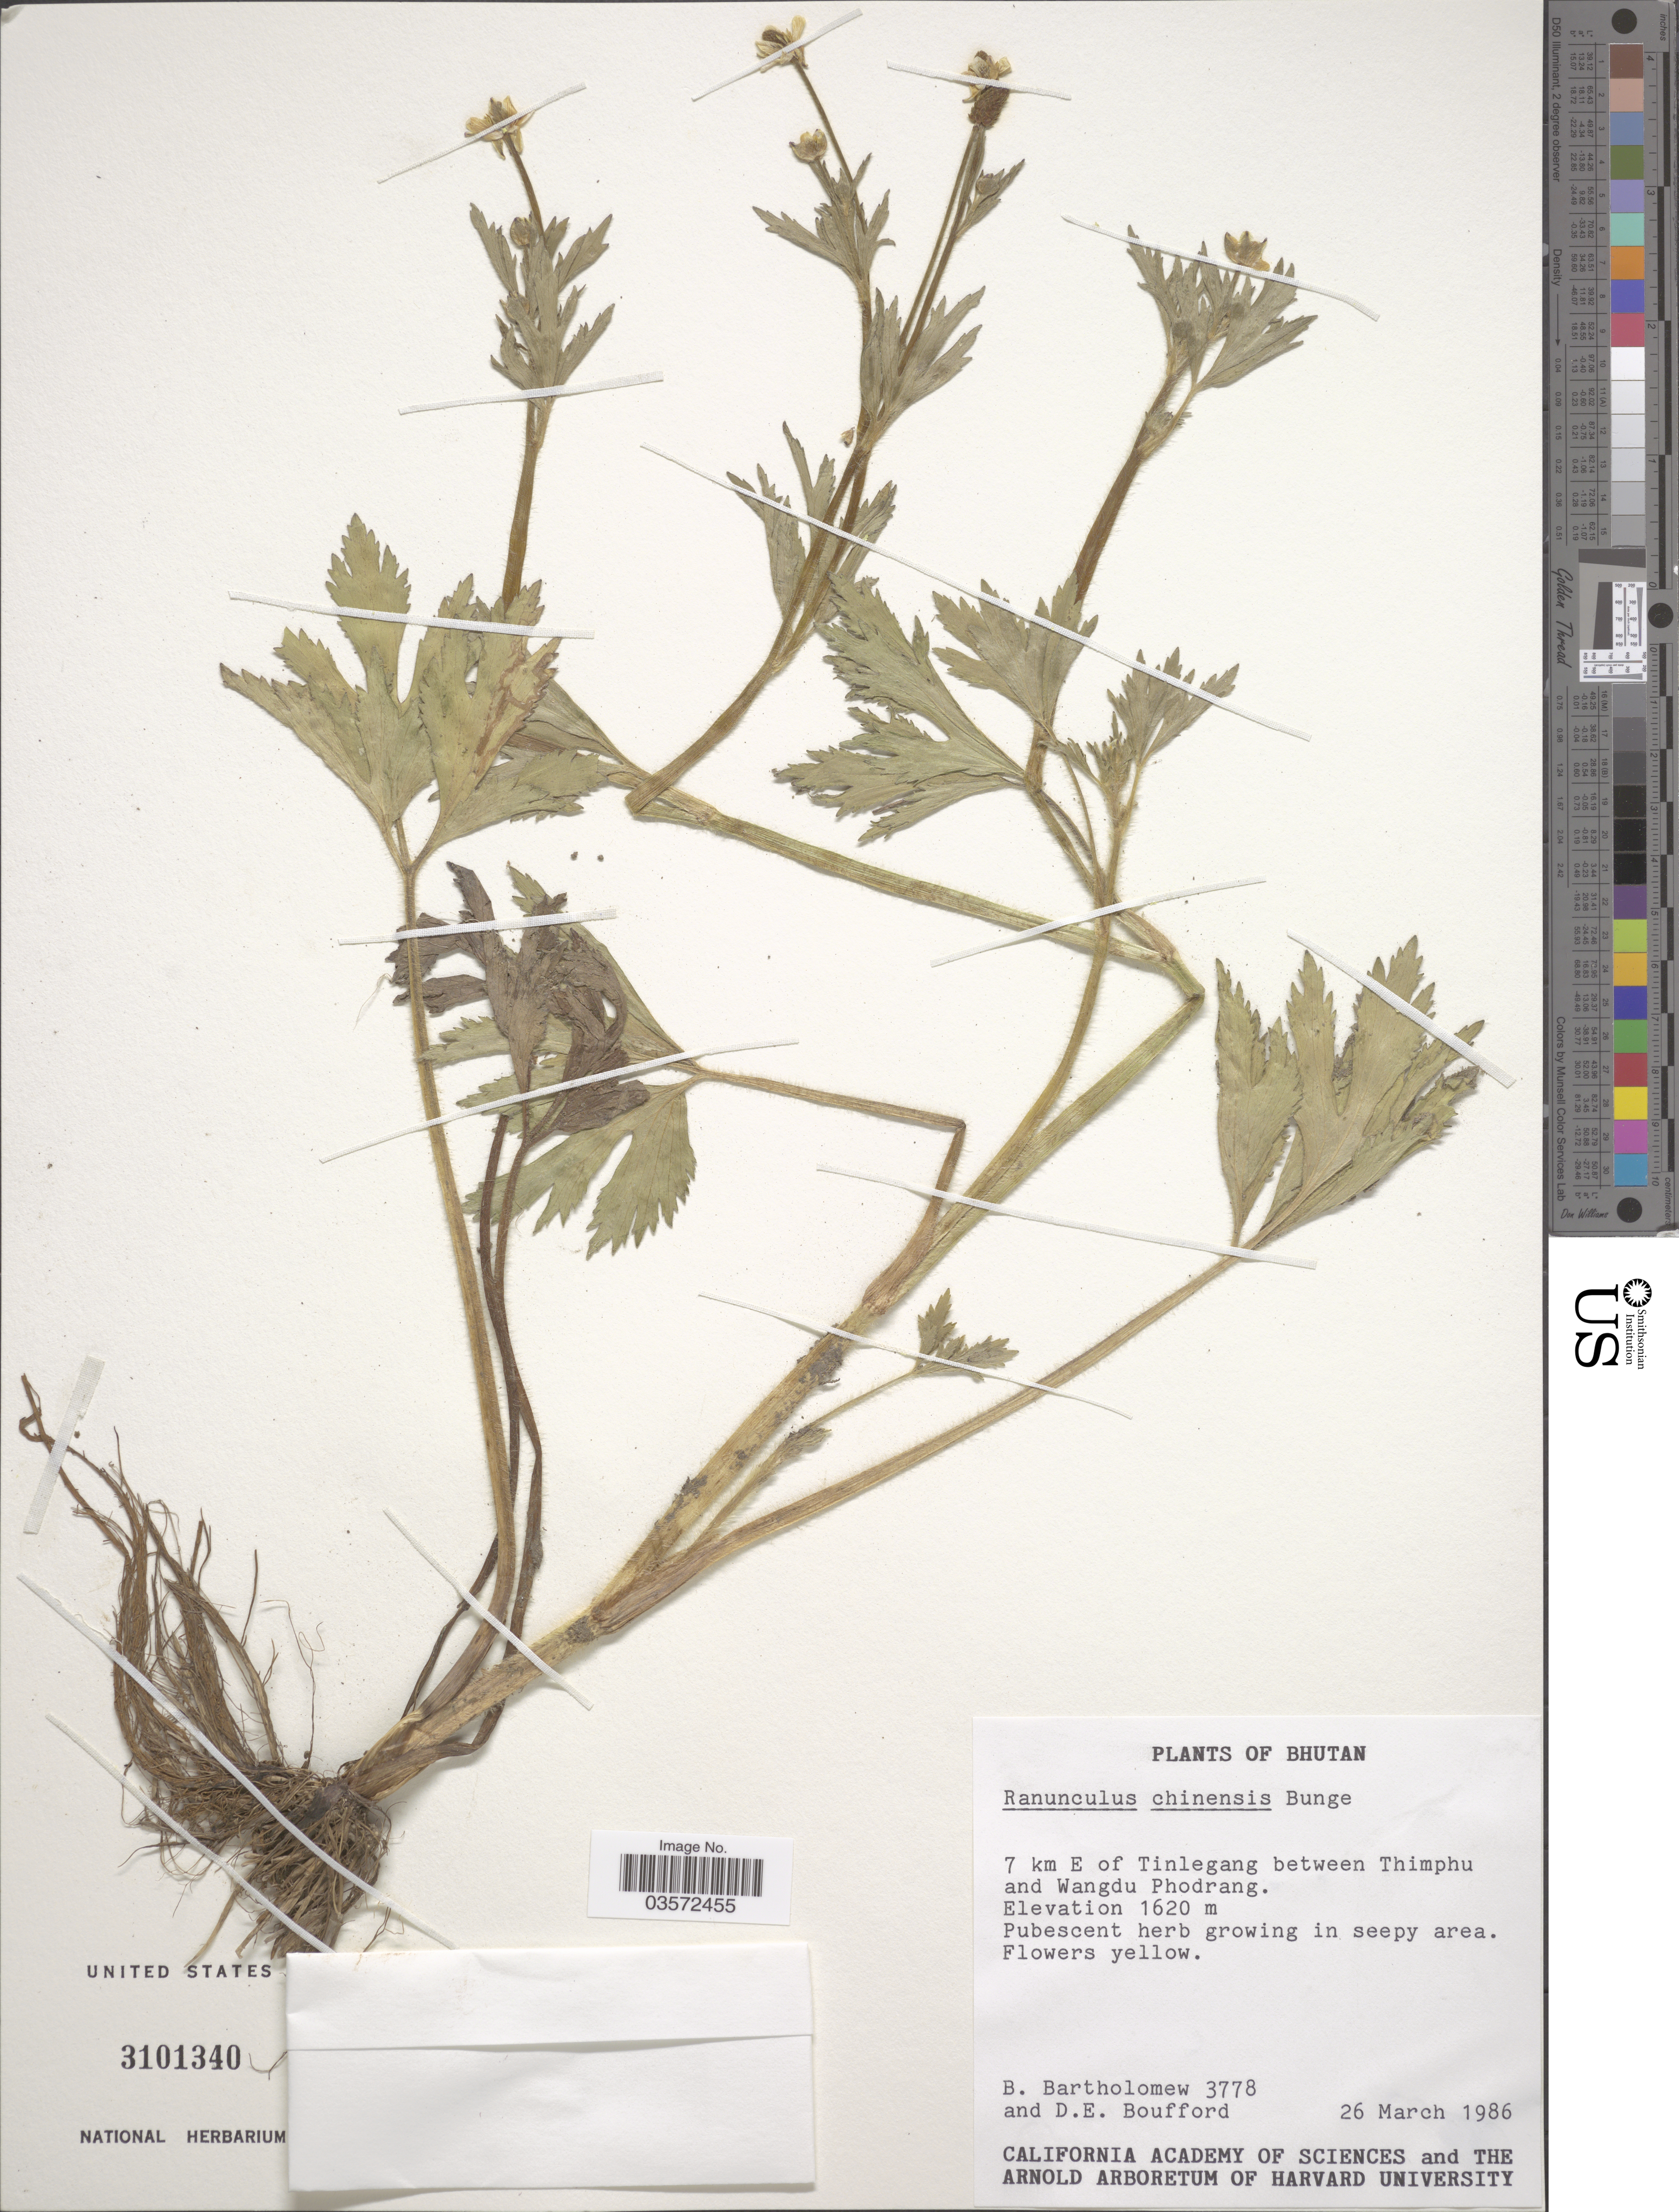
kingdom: Plantae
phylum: Tracheophyta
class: Magnoliopsida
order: Ranunculales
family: Ranunculaceae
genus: Ranunculus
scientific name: Ranunculus chinensis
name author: Bunge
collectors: B. Bartholomew & D. E. Boufford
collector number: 3778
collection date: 1986-03-26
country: Bhutan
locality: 7 km E of Tinlegang between Thimphu and Wangdu Phodrang.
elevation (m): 1620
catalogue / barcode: US 3101340